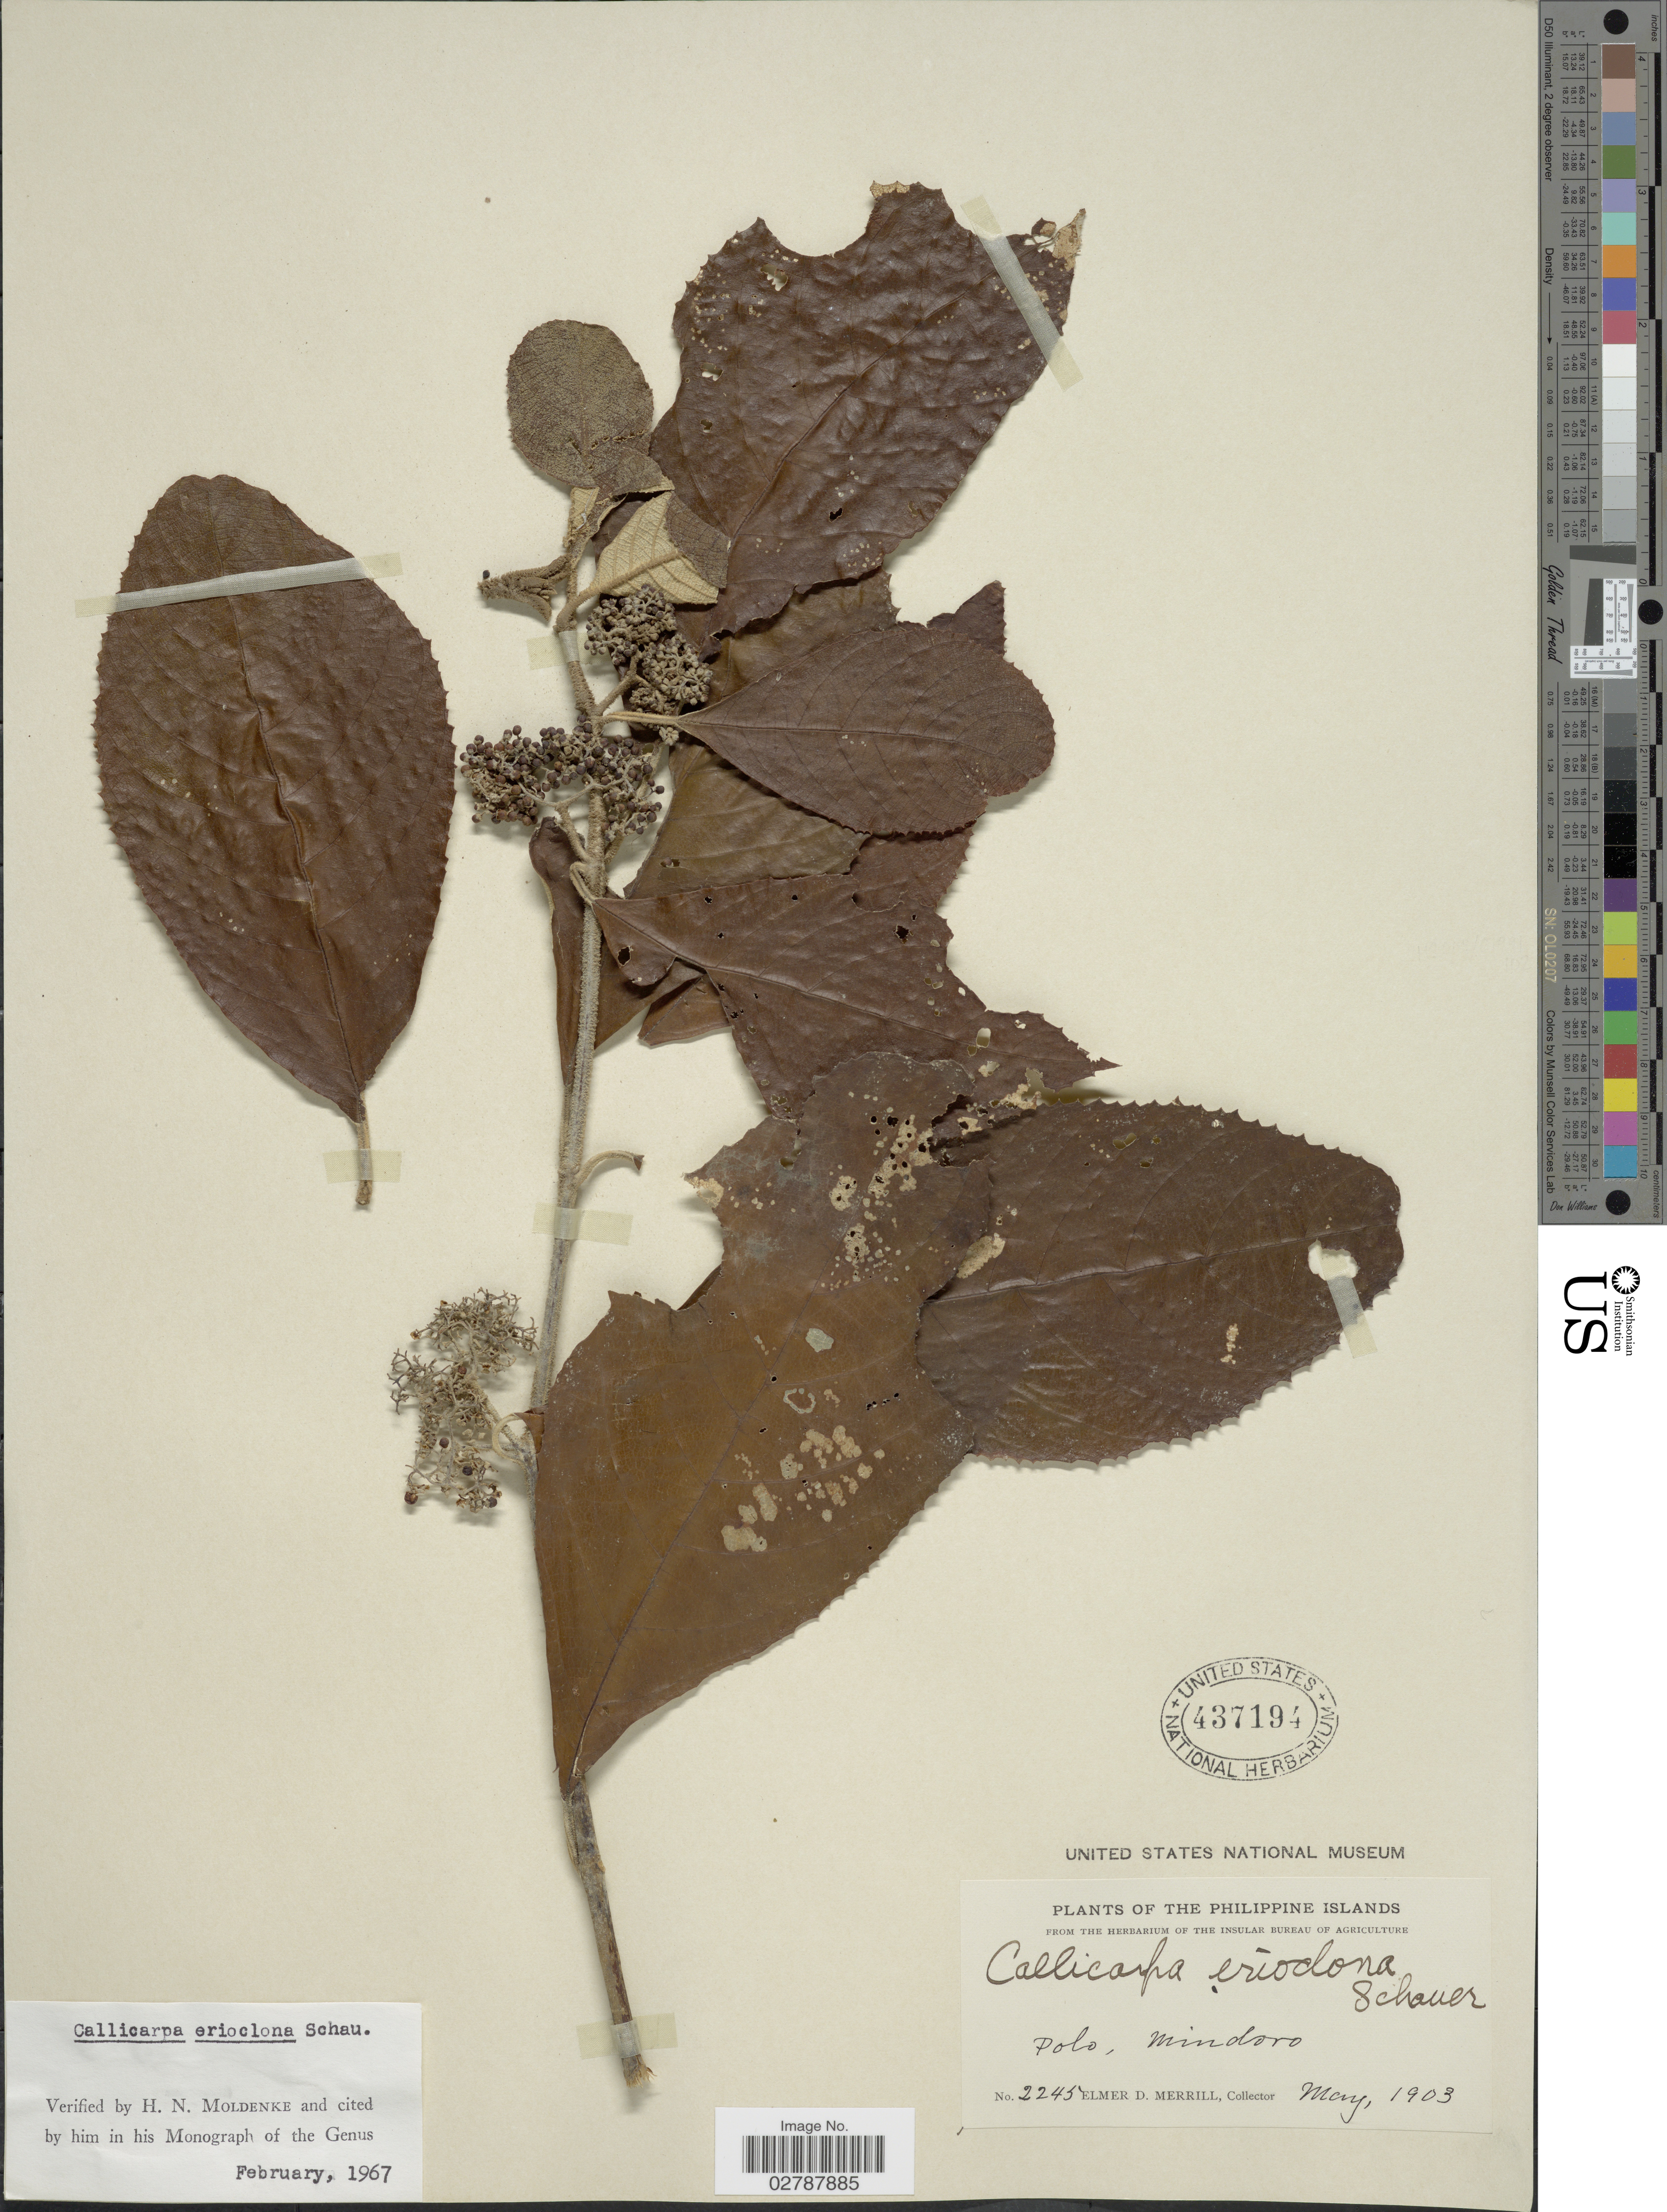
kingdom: Plantae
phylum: Tracheophyta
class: Magnoliopsida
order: Lamiales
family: Lamiaceae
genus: Callicarpa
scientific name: Callicarpa erioclona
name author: Schauer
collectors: E. D. Merrill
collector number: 2245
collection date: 1903-05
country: Philippines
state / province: Mimaropa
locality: The Philippine Islands. Polo, Mindoro.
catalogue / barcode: US 437194